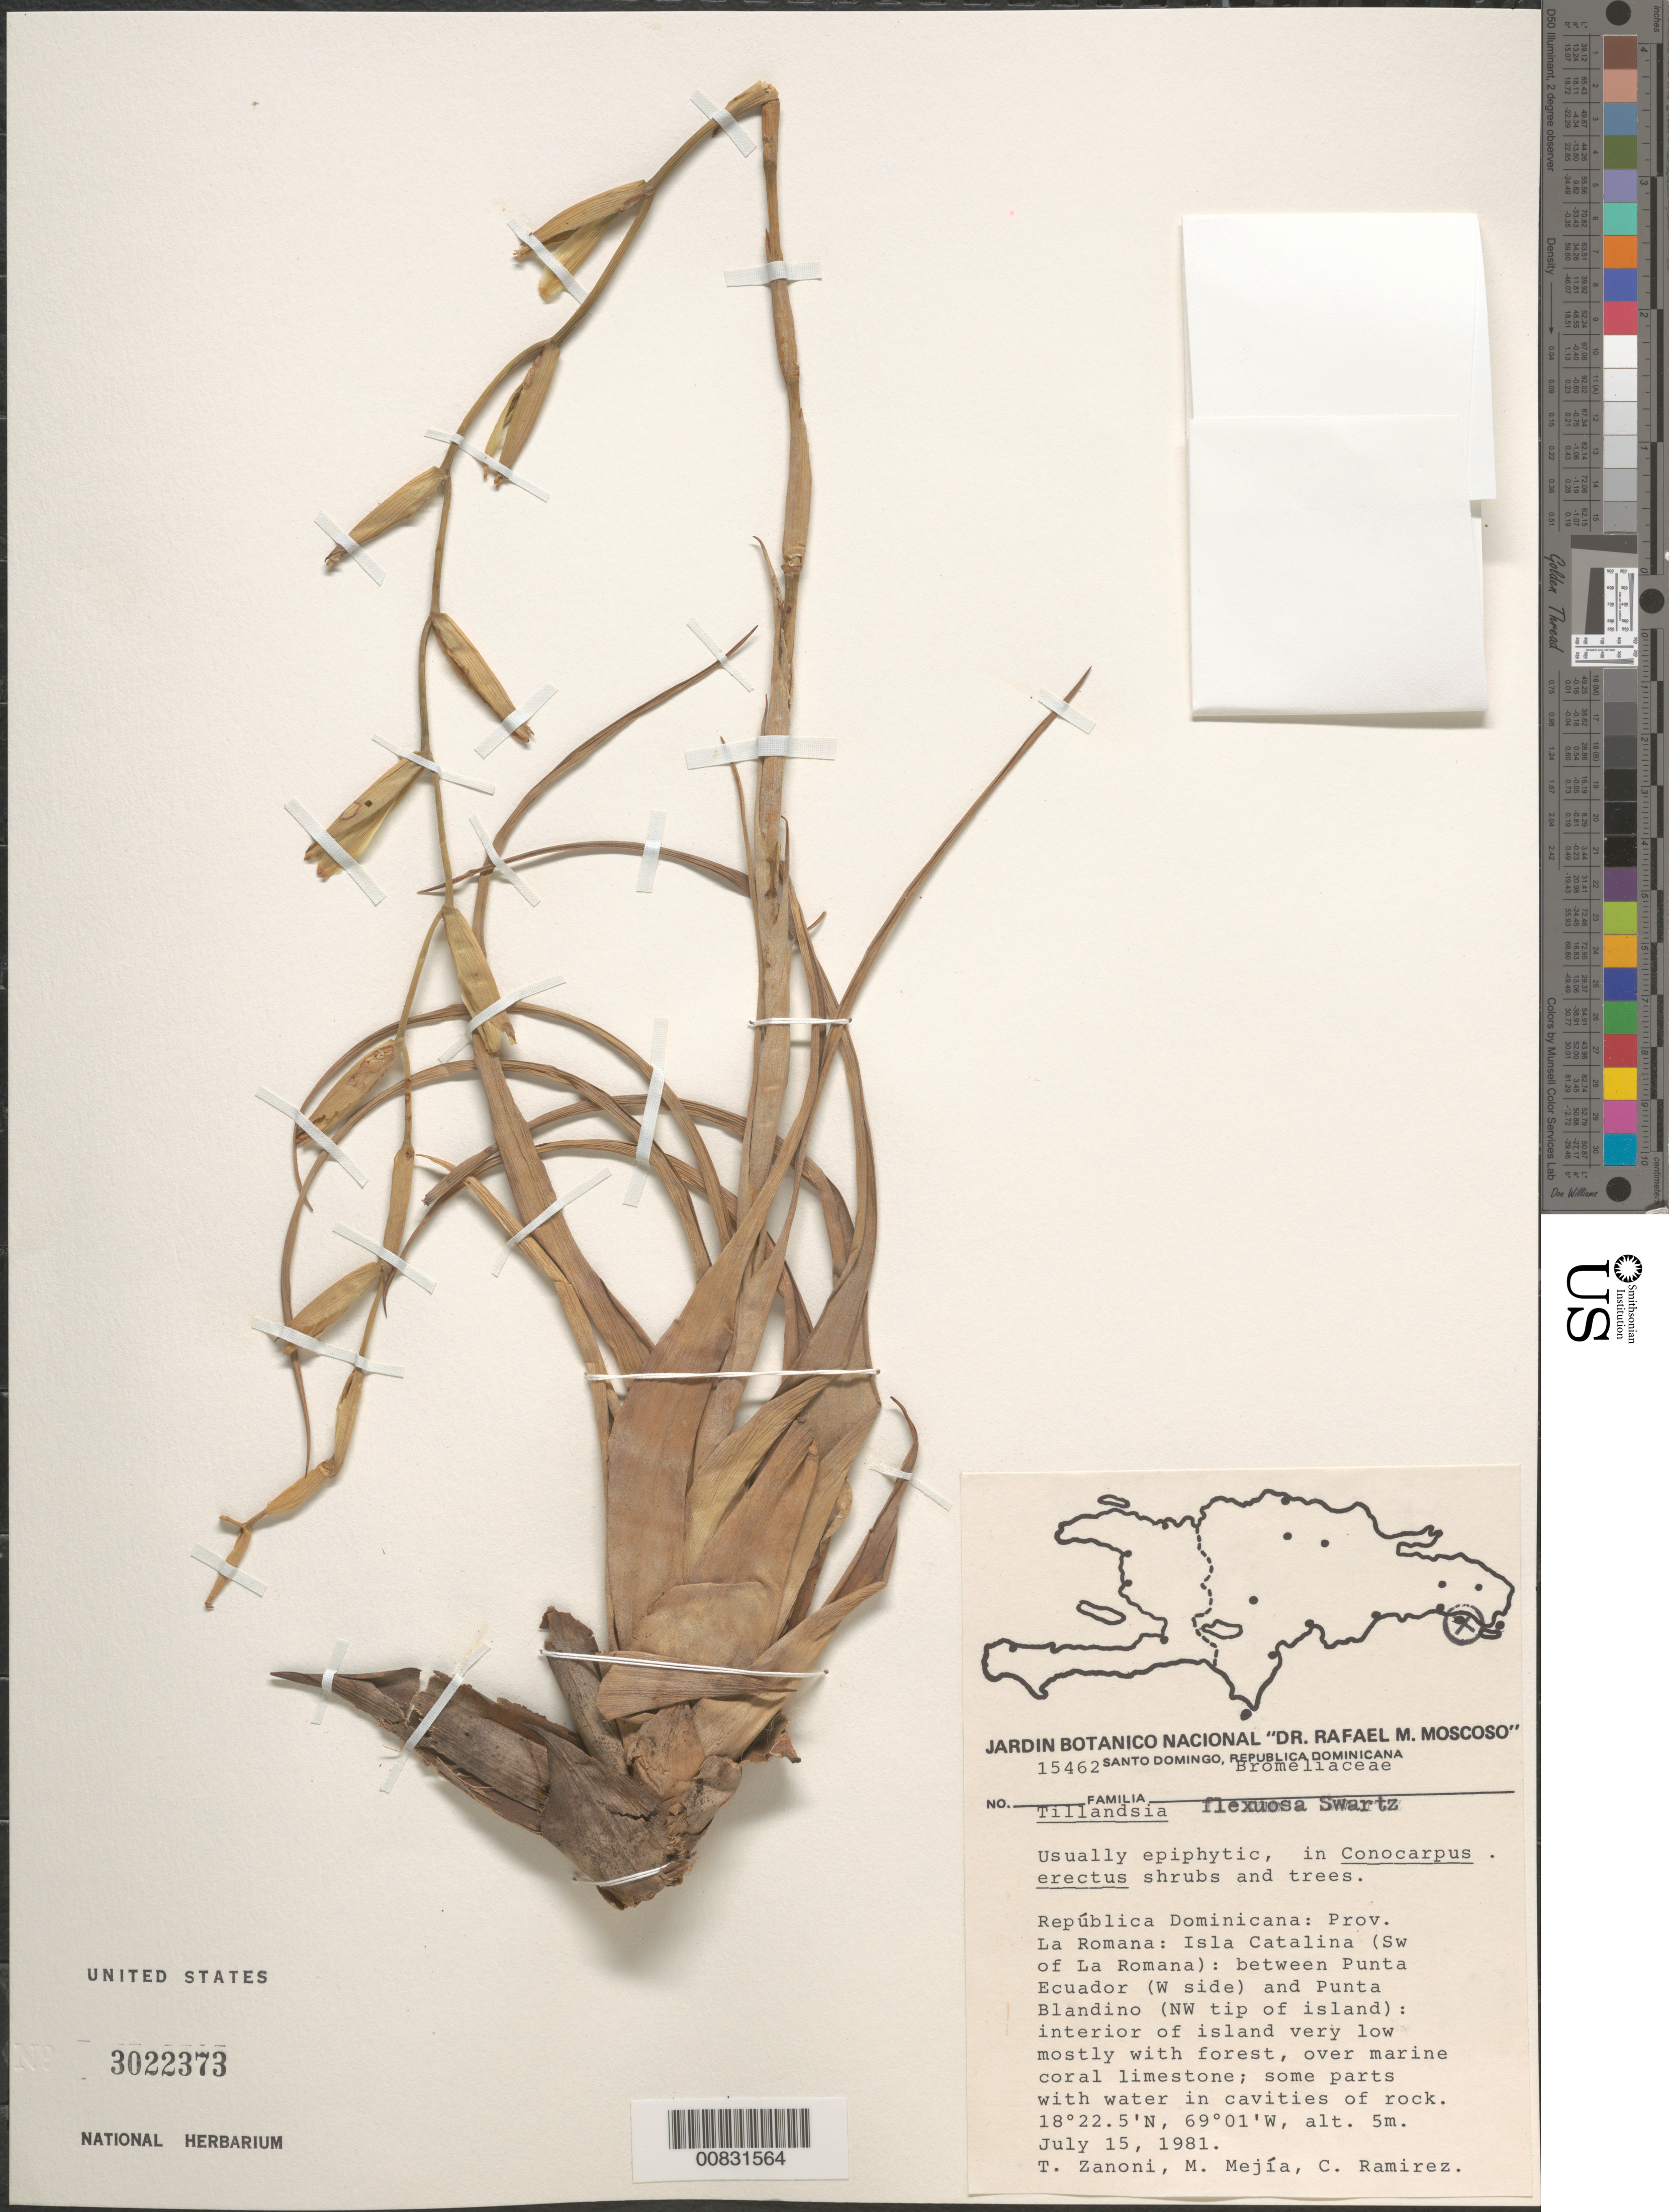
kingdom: Plantae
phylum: Tracheophyta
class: Liliopsida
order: Poales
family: Bromeliaceae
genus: Tillandsia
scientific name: Tillandsia flexuosa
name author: Sw.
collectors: T. A. Zanoni, M. Mejia & C. Ramirez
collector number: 15462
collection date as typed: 15 Jul 1981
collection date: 1981-07-15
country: Dominican Republic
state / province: La Romana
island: Isla Catalina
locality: Isla Catalina (SW of La Romana): between Punta Ecuador (W side) and Punta Blandino (NW tip of island). Interior of island.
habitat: In Conocarpus erectus, shrubs and trees. Mostly w/forest over marine coral limestone; some parts w/water in cavities of rock.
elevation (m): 5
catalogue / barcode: US 3022373